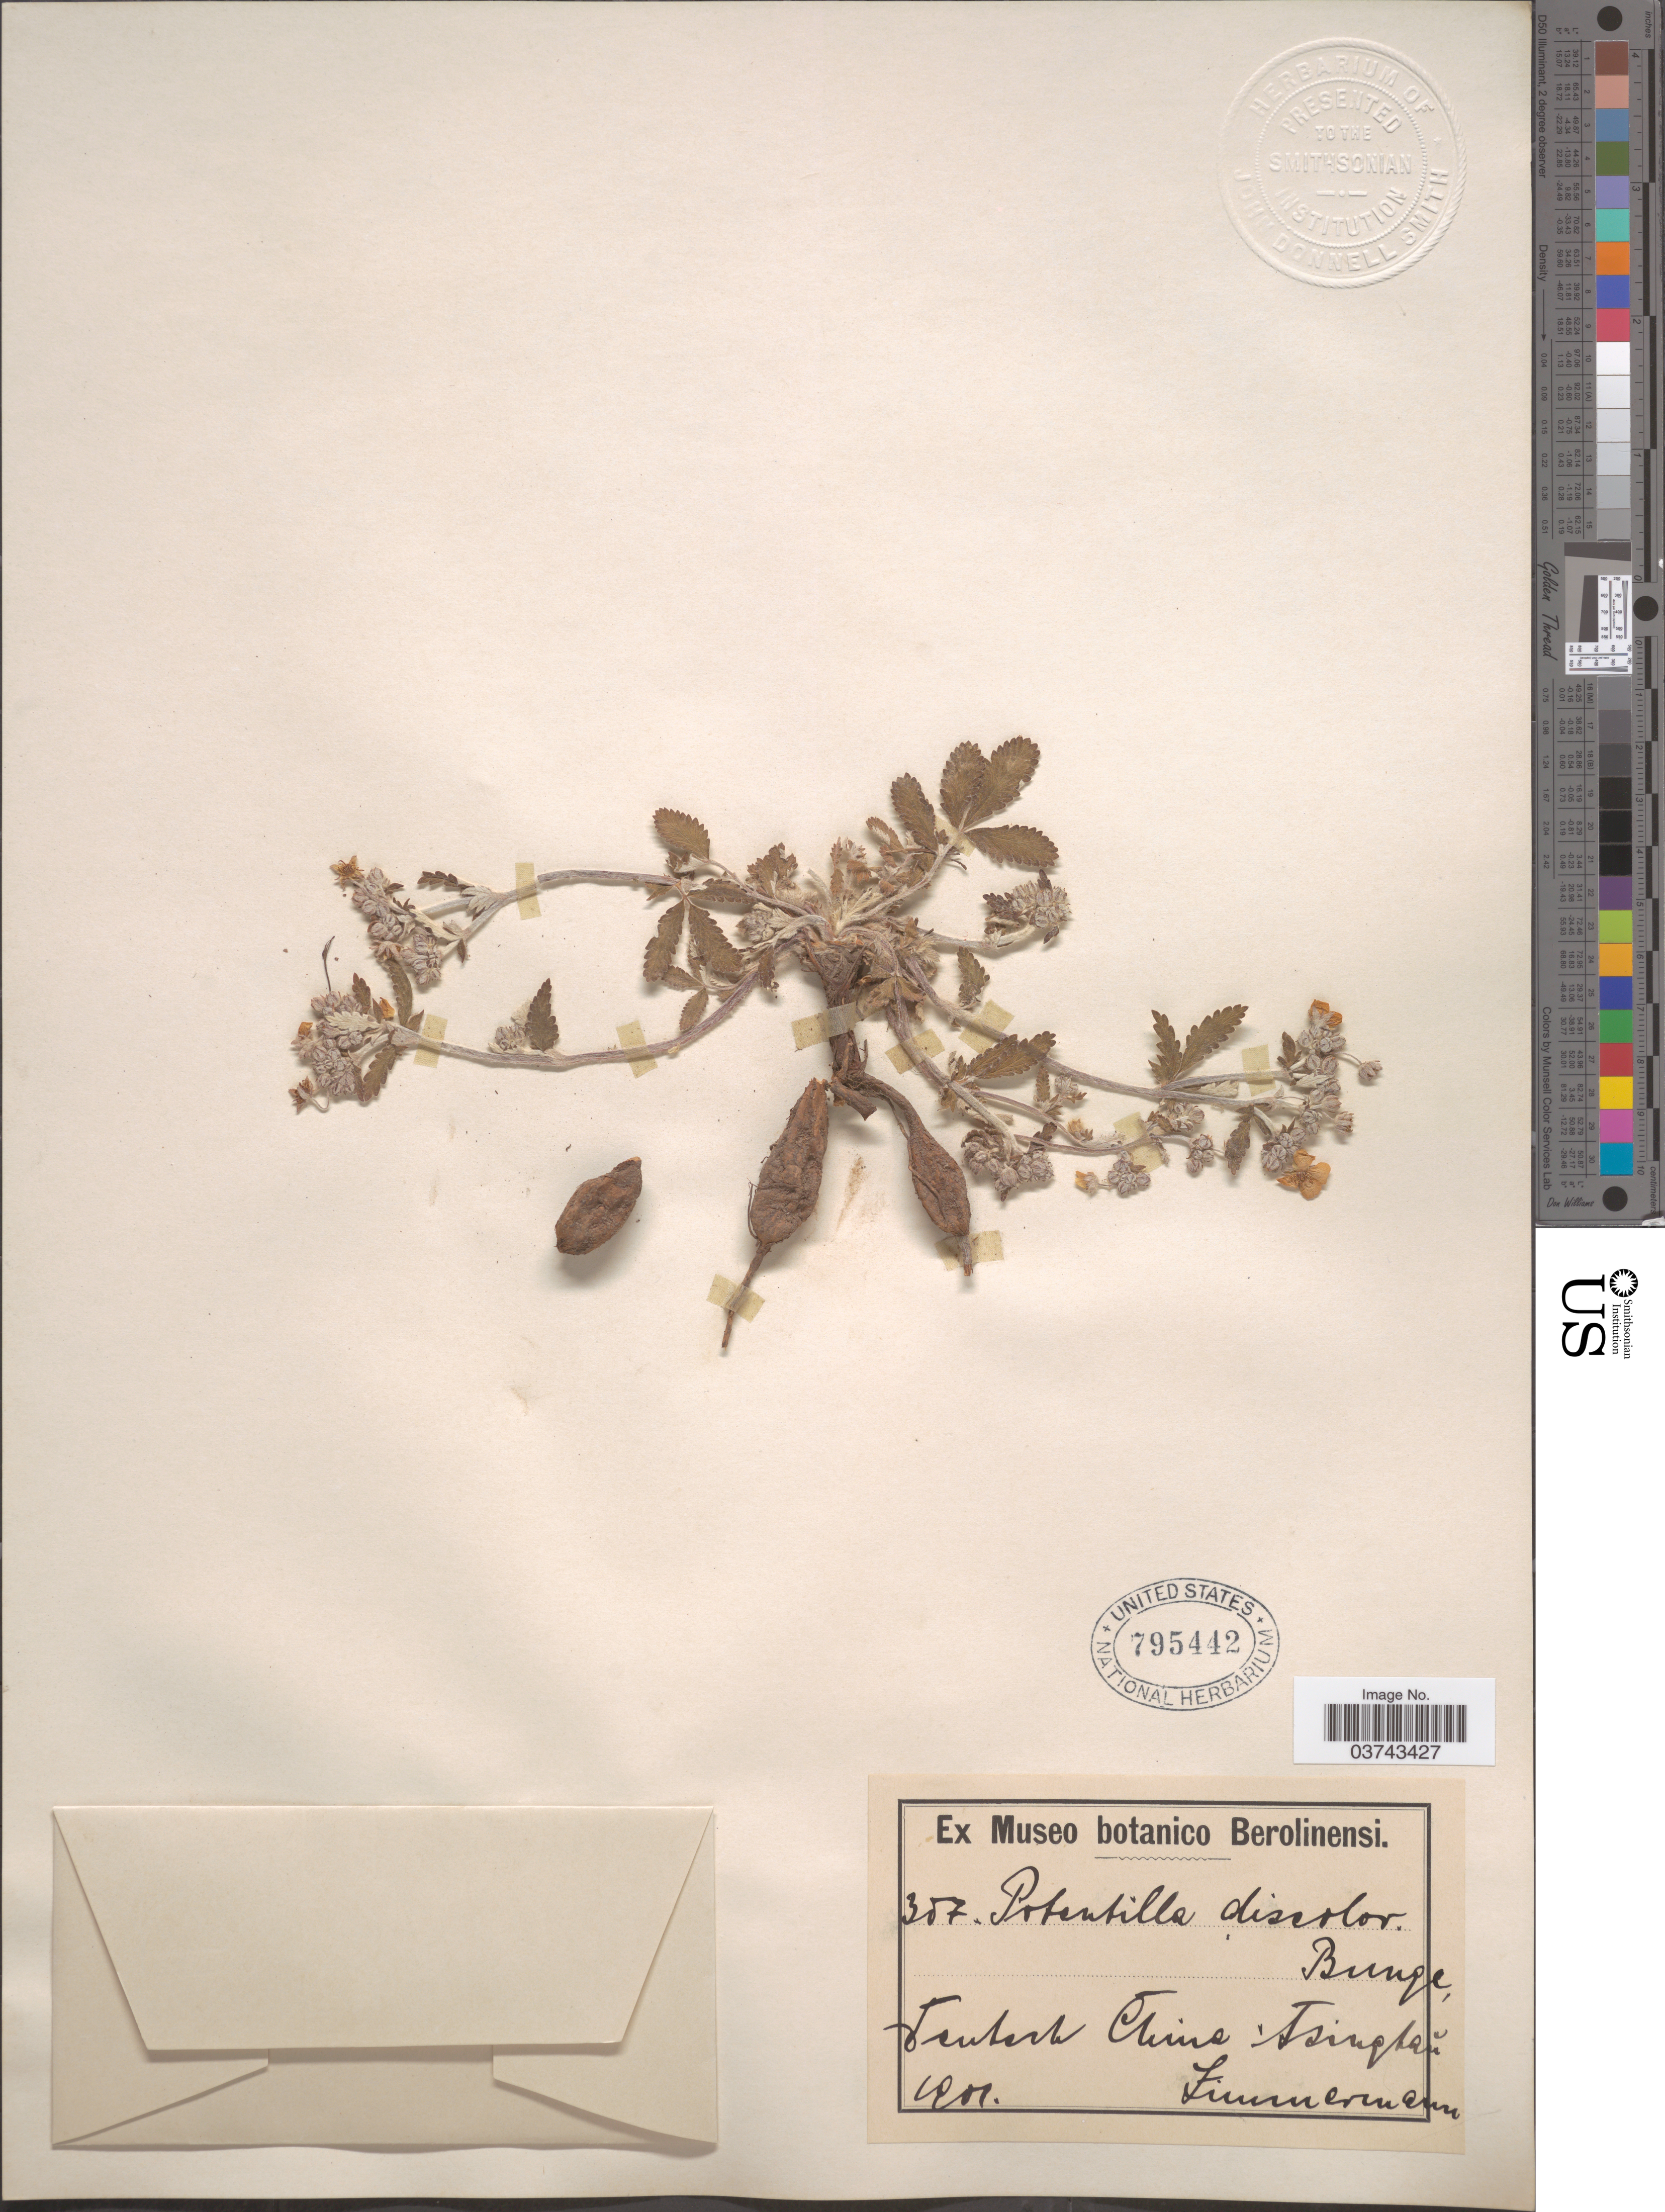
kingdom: Plantae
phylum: Tracheophyta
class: Magnoliopsida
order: Rosales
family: Rosaceae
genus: Potentilla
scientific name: Potentilla discolor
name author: Bunge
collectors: -. Zimmermann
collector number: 307*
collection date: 1901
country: China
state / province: Qinghai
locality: Deutsch China: Tsingtao.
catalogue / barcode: US 795442